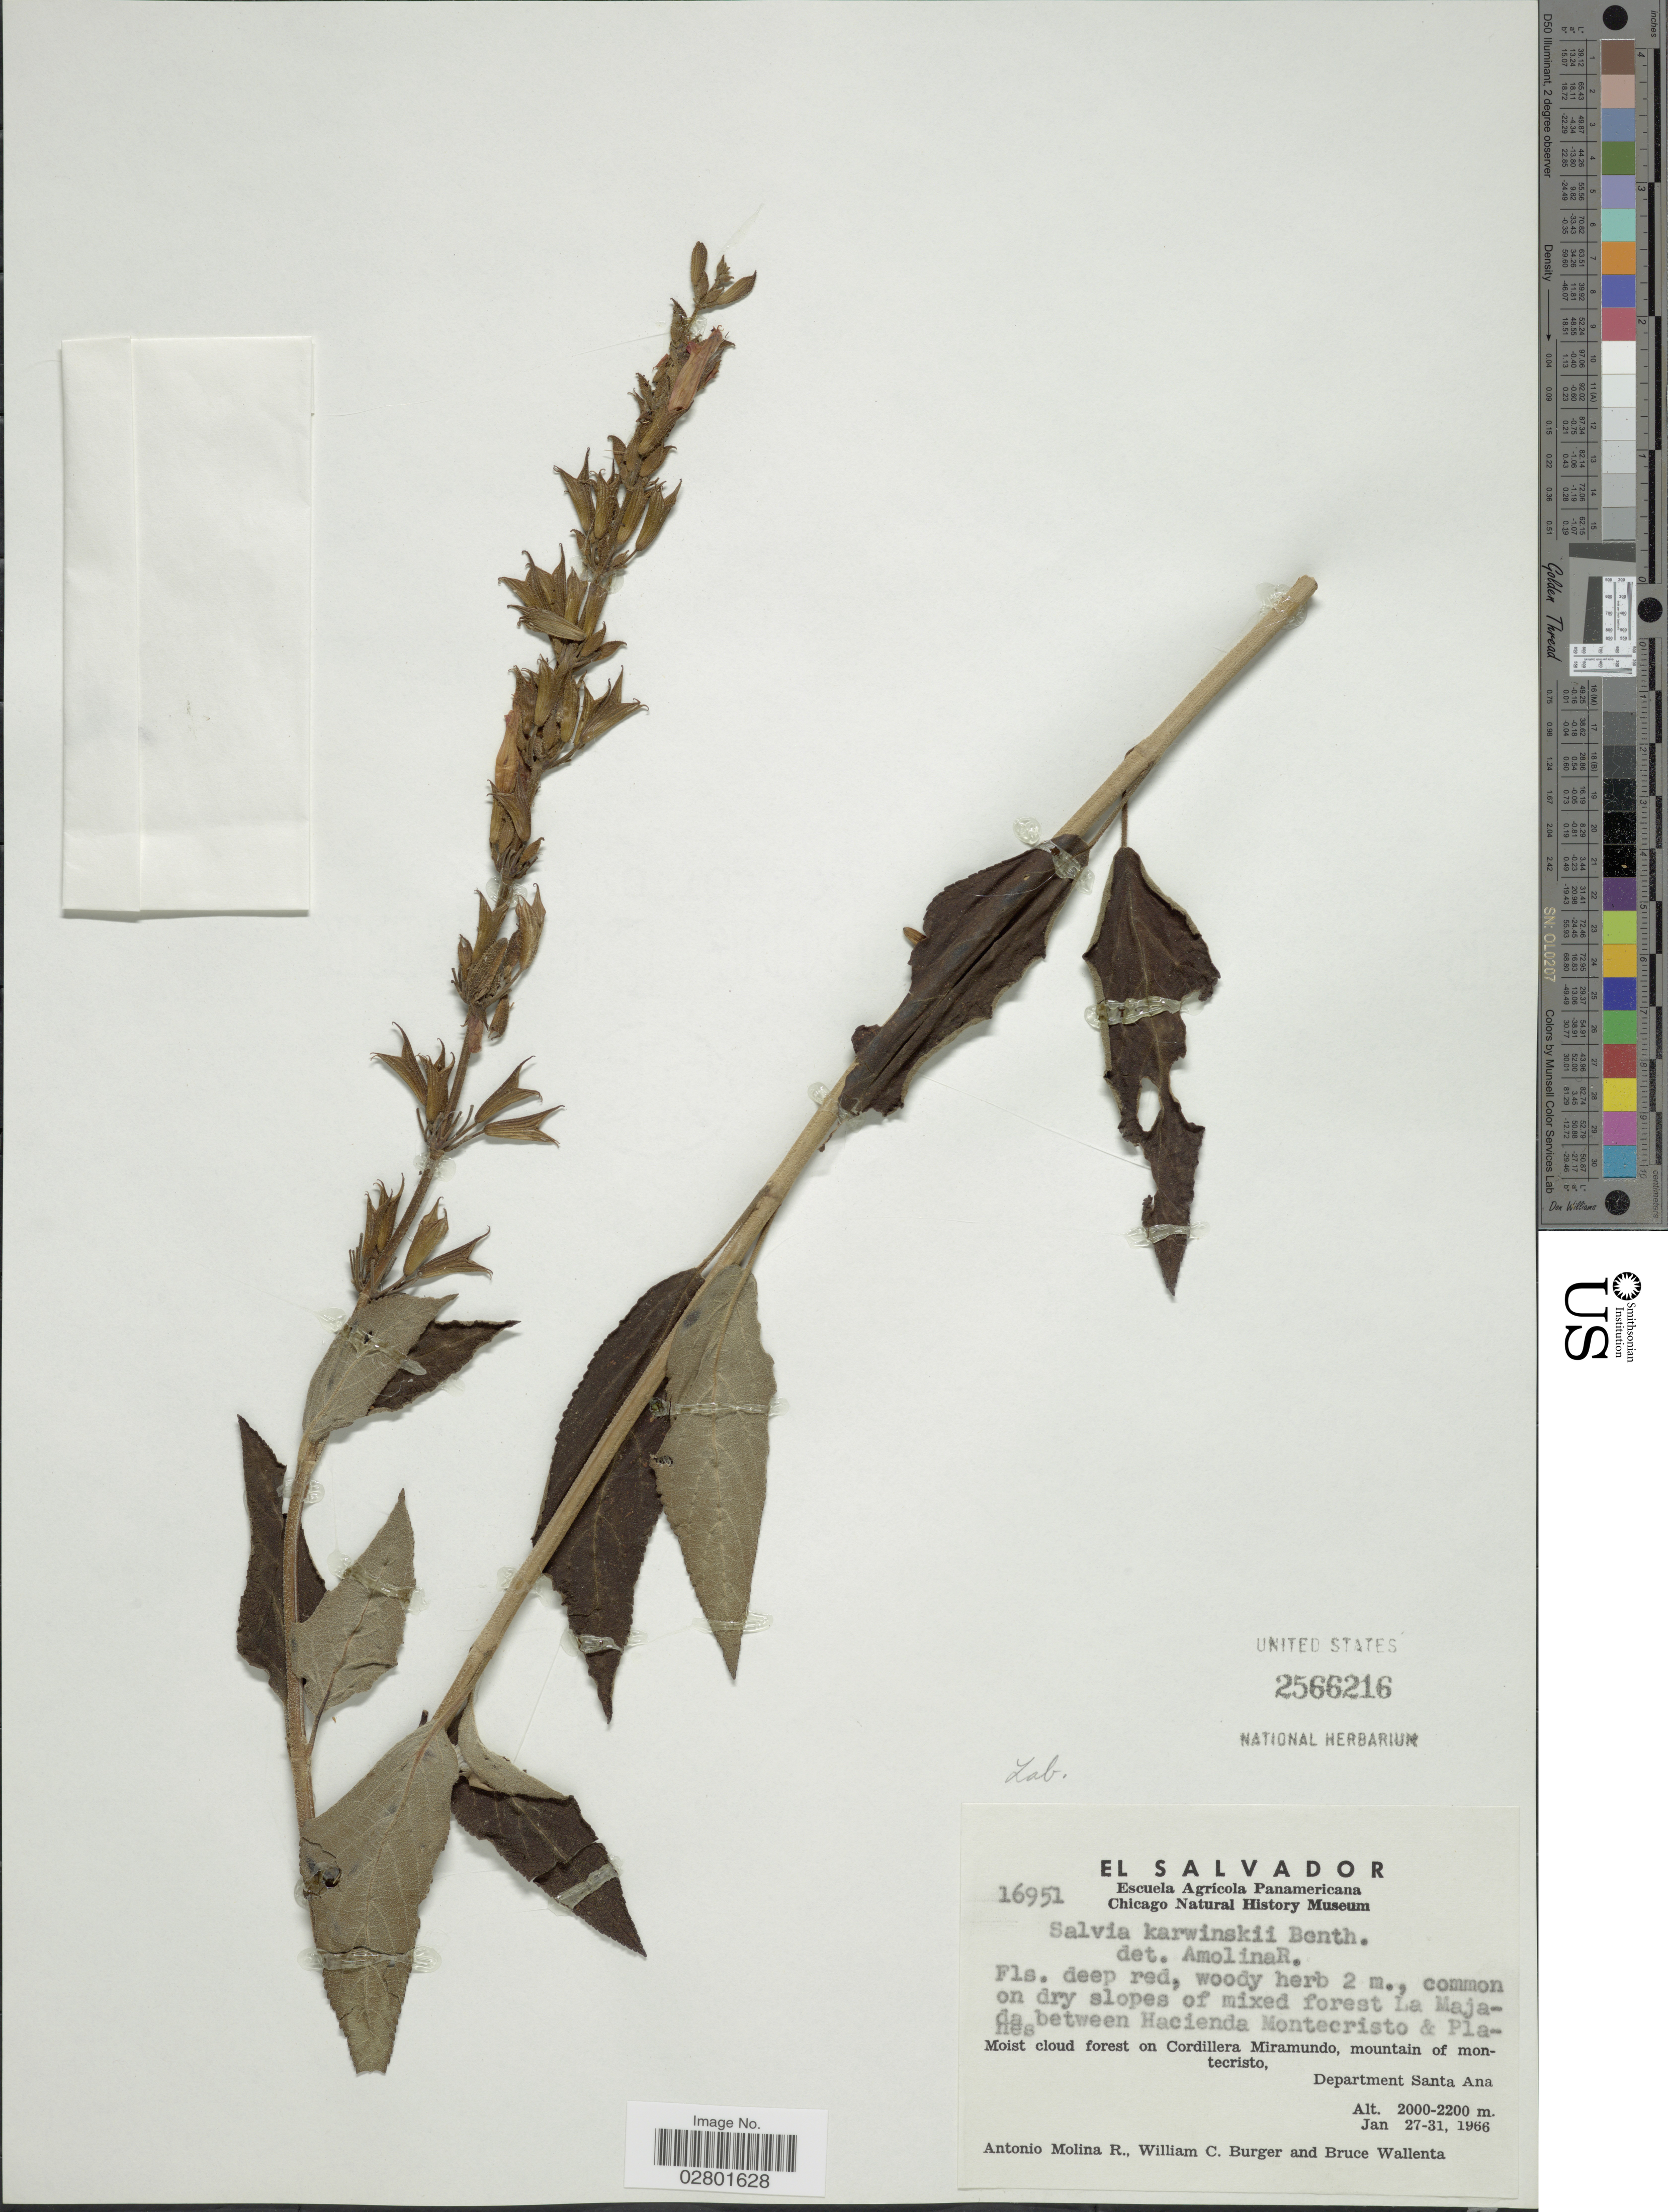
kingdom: Plantae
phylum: Tracheophyta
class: Magnoliopsida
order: Lamiales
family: Lamiaceae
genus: Salvia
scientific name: Salvia karwinskii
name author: Benth.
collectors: A. Molina R., W. Burger & B. Wallenta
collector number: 16951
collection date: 1966-01-27/1966-01-31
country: El Salvador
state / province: Santa Ana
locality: Common on dry slope forest of La Majada between Hacienda Montecristo & Planes, Moist cloud forest on Cordillera Miramundo, mountain of Montecristo, Department Santa Ana.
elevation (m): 2000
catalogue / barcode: US 2566216